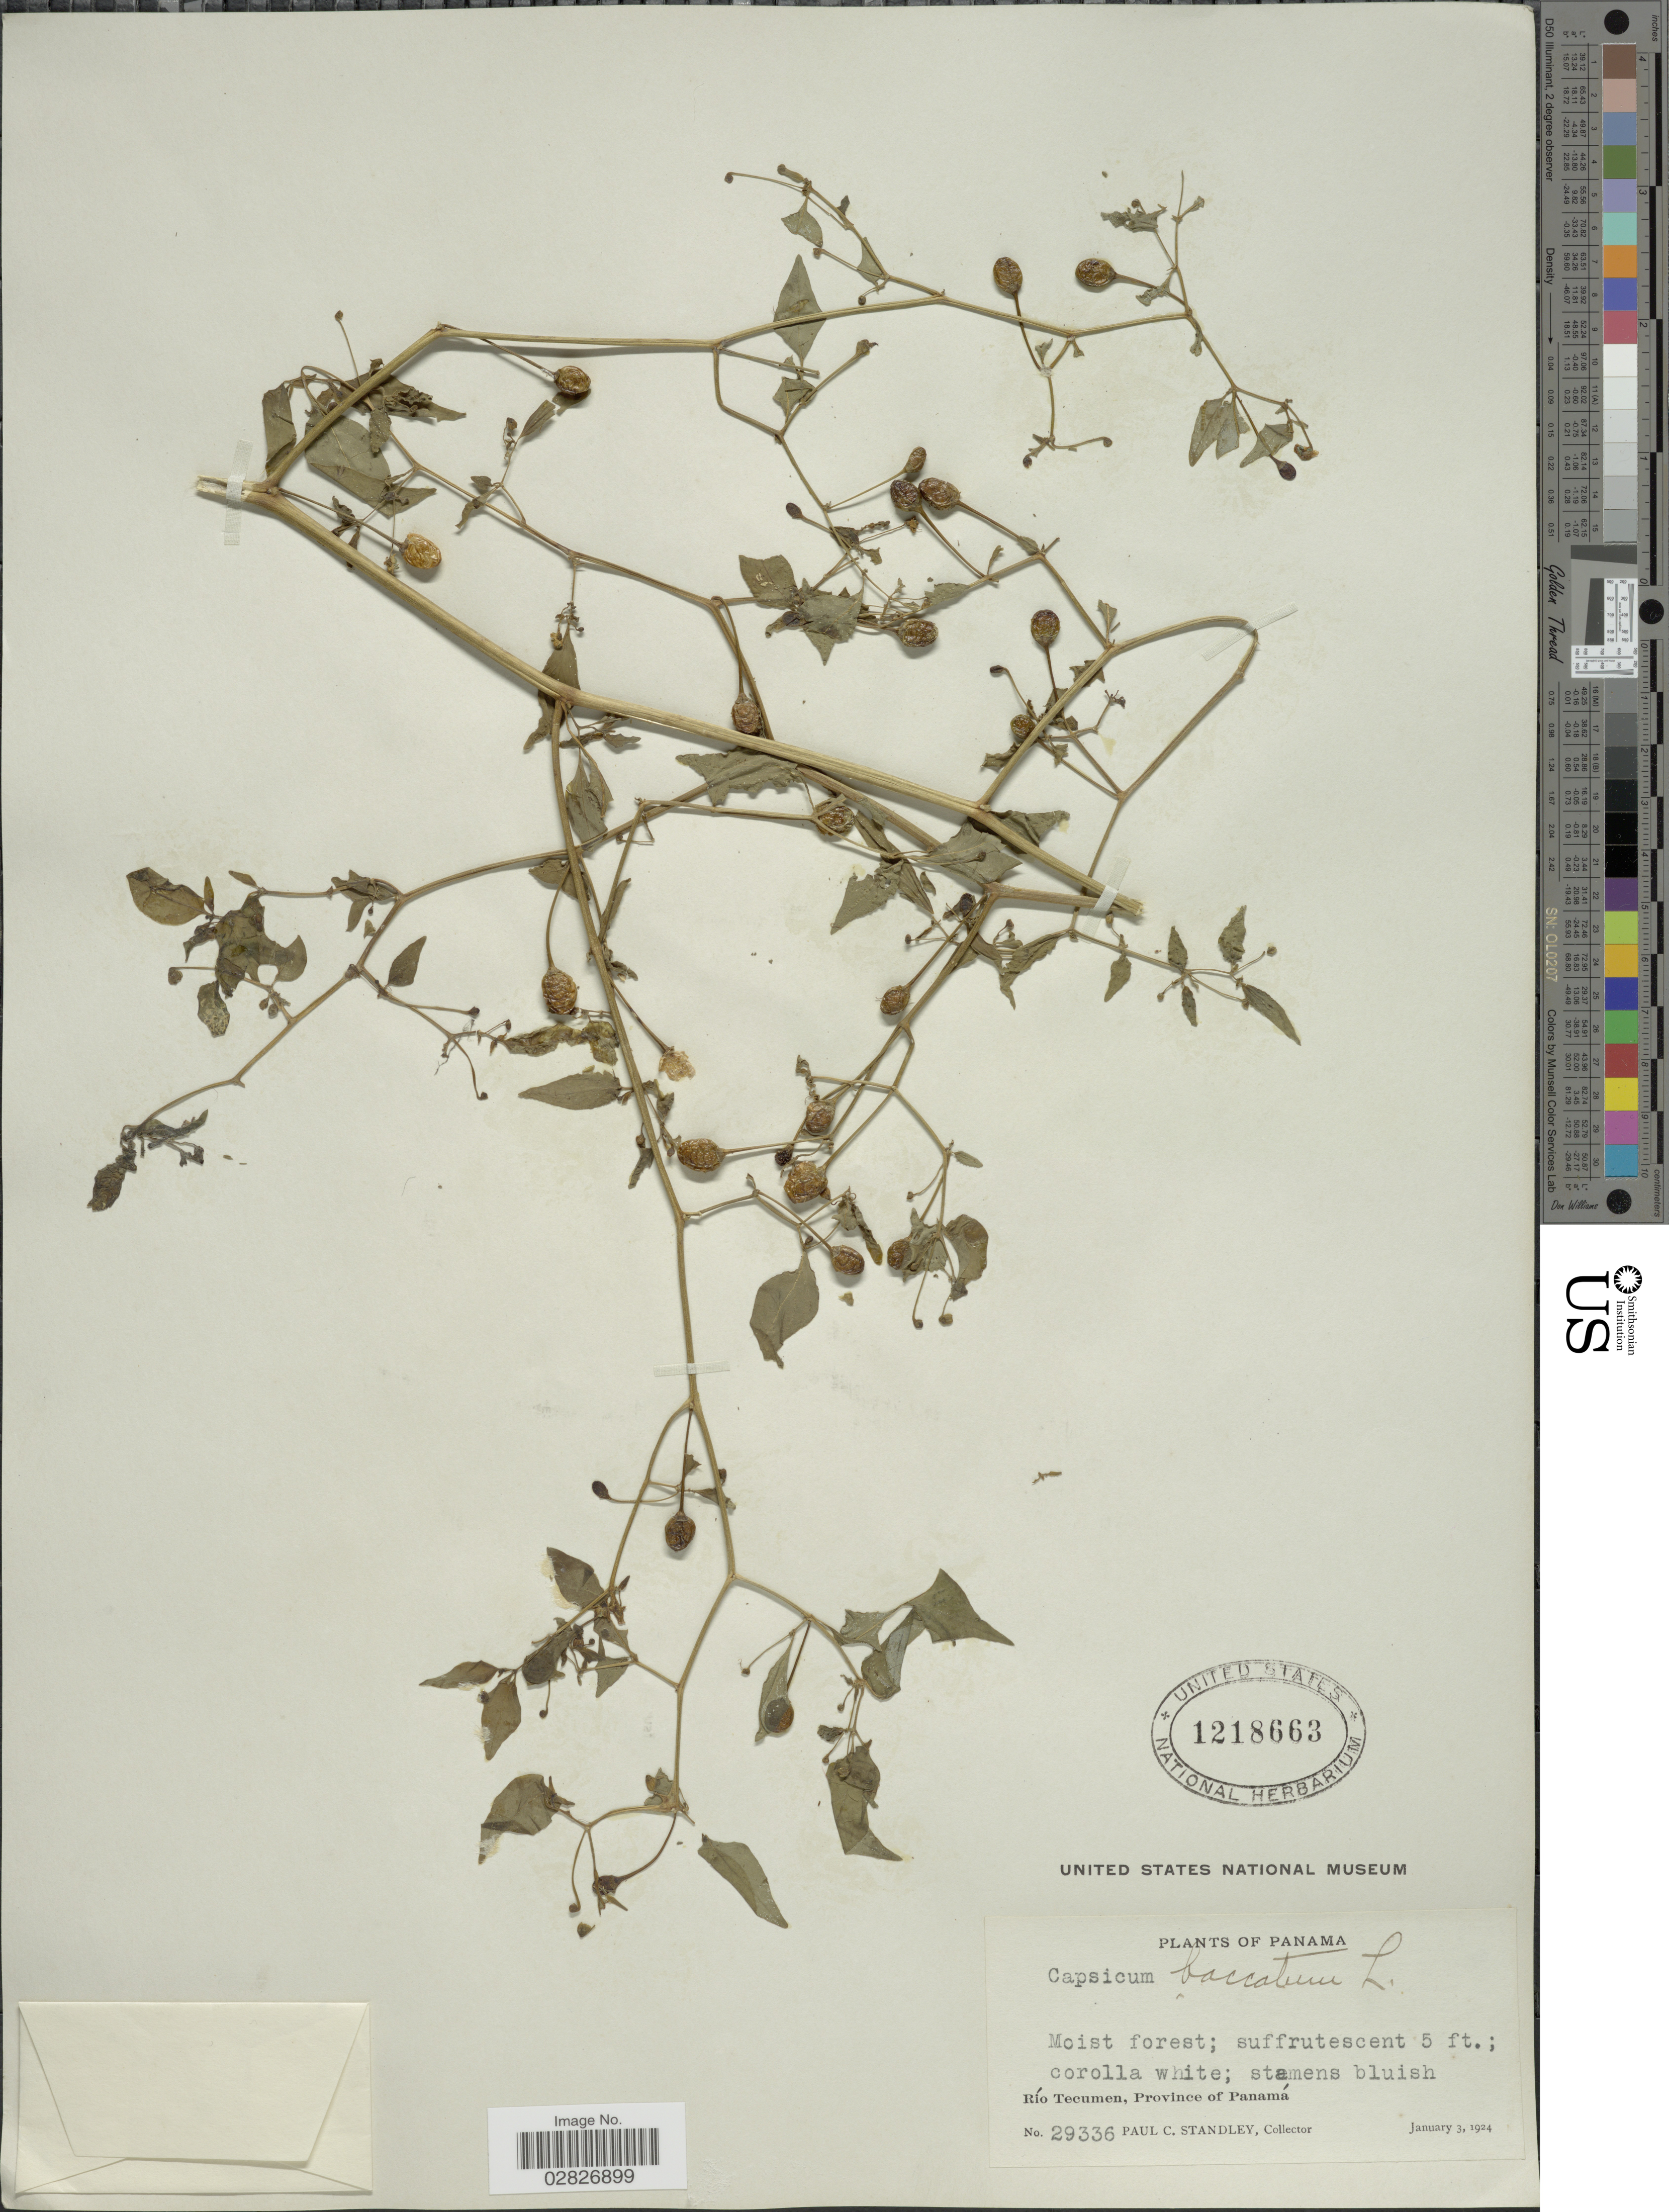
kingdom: Plantae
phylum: Tracheophyta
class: Magnoliopsida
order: Solanales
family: Solanaceae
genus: Capsicum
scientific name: Capsicum baccatum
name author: L.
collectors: P. C. Standley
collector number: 29336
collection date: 1924-01-03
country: Panama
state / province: Panamá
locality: Río Tecumen, Province of Panamá.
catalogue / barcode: US 1218663